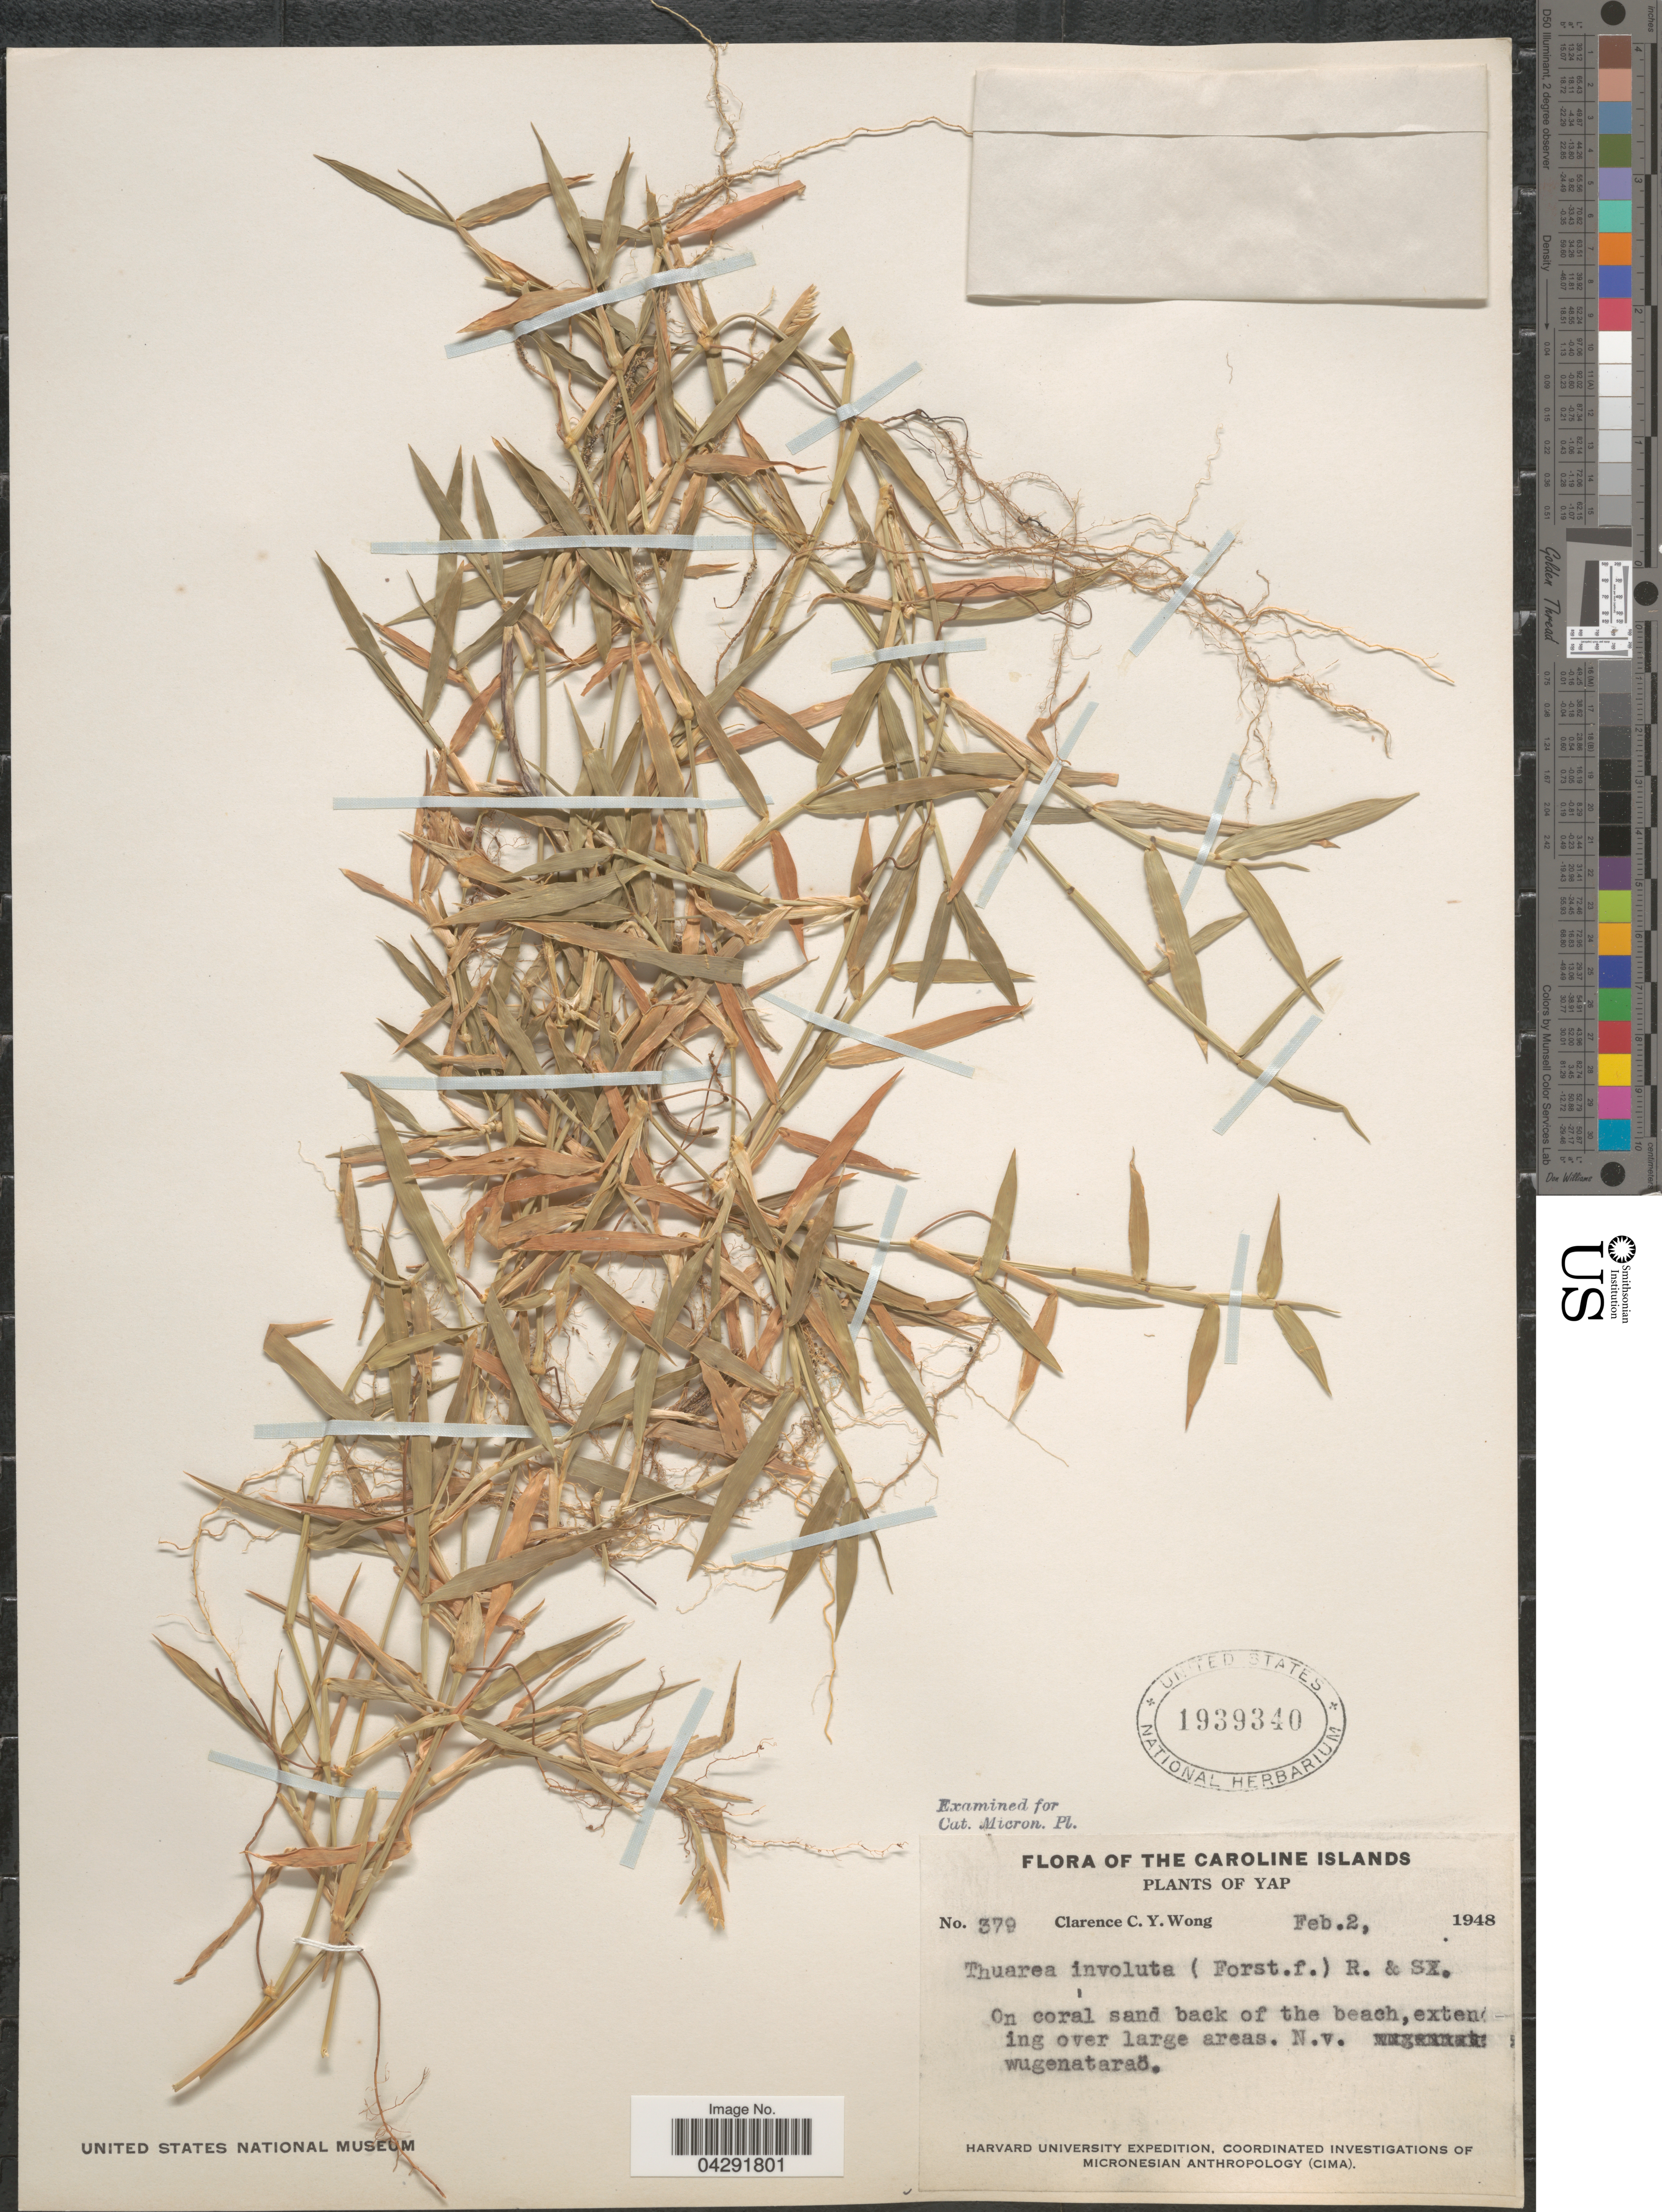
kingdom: Plantae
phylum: Tracheophyta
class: Liliopsida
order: Poales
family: Poaceae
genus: Thuarea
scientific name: Thuarea involuta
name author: (G. Forst.) R. Br. ex Sm.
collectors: C. Y. C. Wong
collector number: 379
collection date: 1948-02-02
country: Micronesia, Federated States of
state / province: Yap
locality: Caroline Islands. On coral sand back of the beach, extending over large areas. Harvard University Expedition.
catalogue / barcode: US 1939340